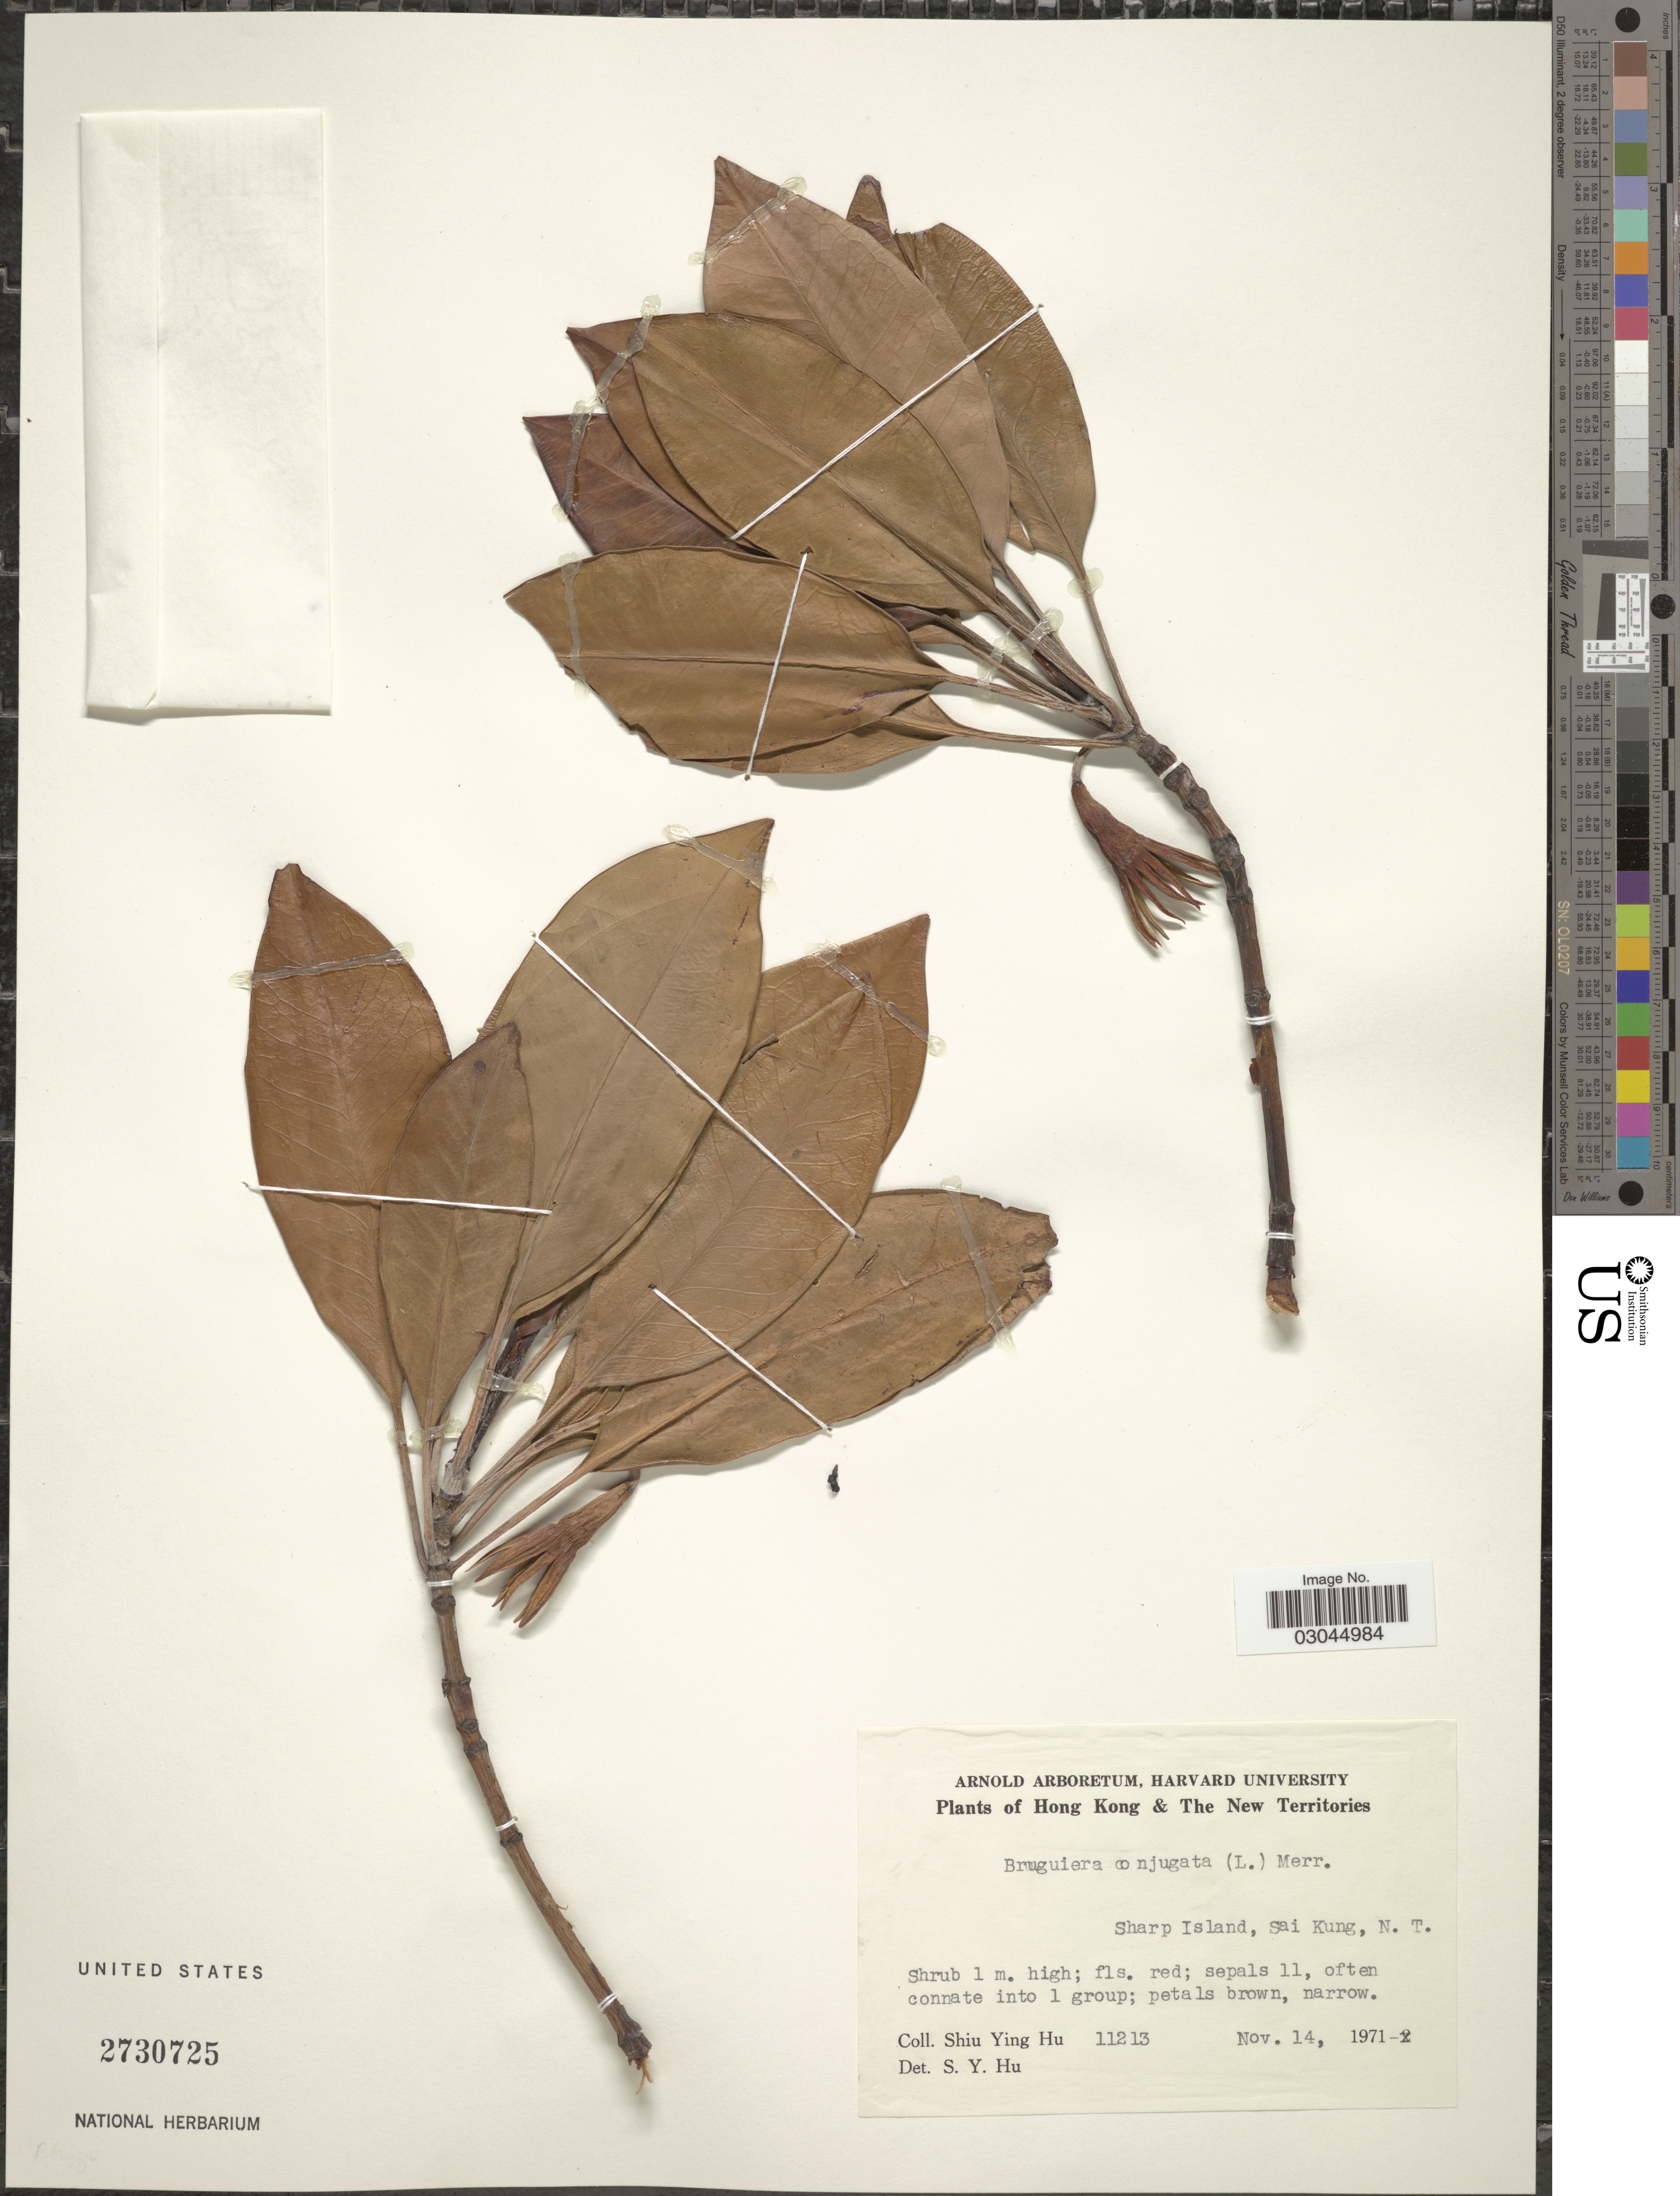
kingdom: Plantae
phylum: Tracheophyta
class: Magnoliopsida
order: Malpighiales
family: Rhizophoraceae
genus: Bruguiera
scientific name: Bruguiera gymnorhiza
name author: (L.) Savigny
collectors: S. Y. Hu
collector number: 11213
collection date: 1971-11-14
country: China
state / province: Hong Kong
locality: Hong Kong & The New Territories, Sharp Island, Sai Kung, N.T.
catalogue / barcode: US 2730725